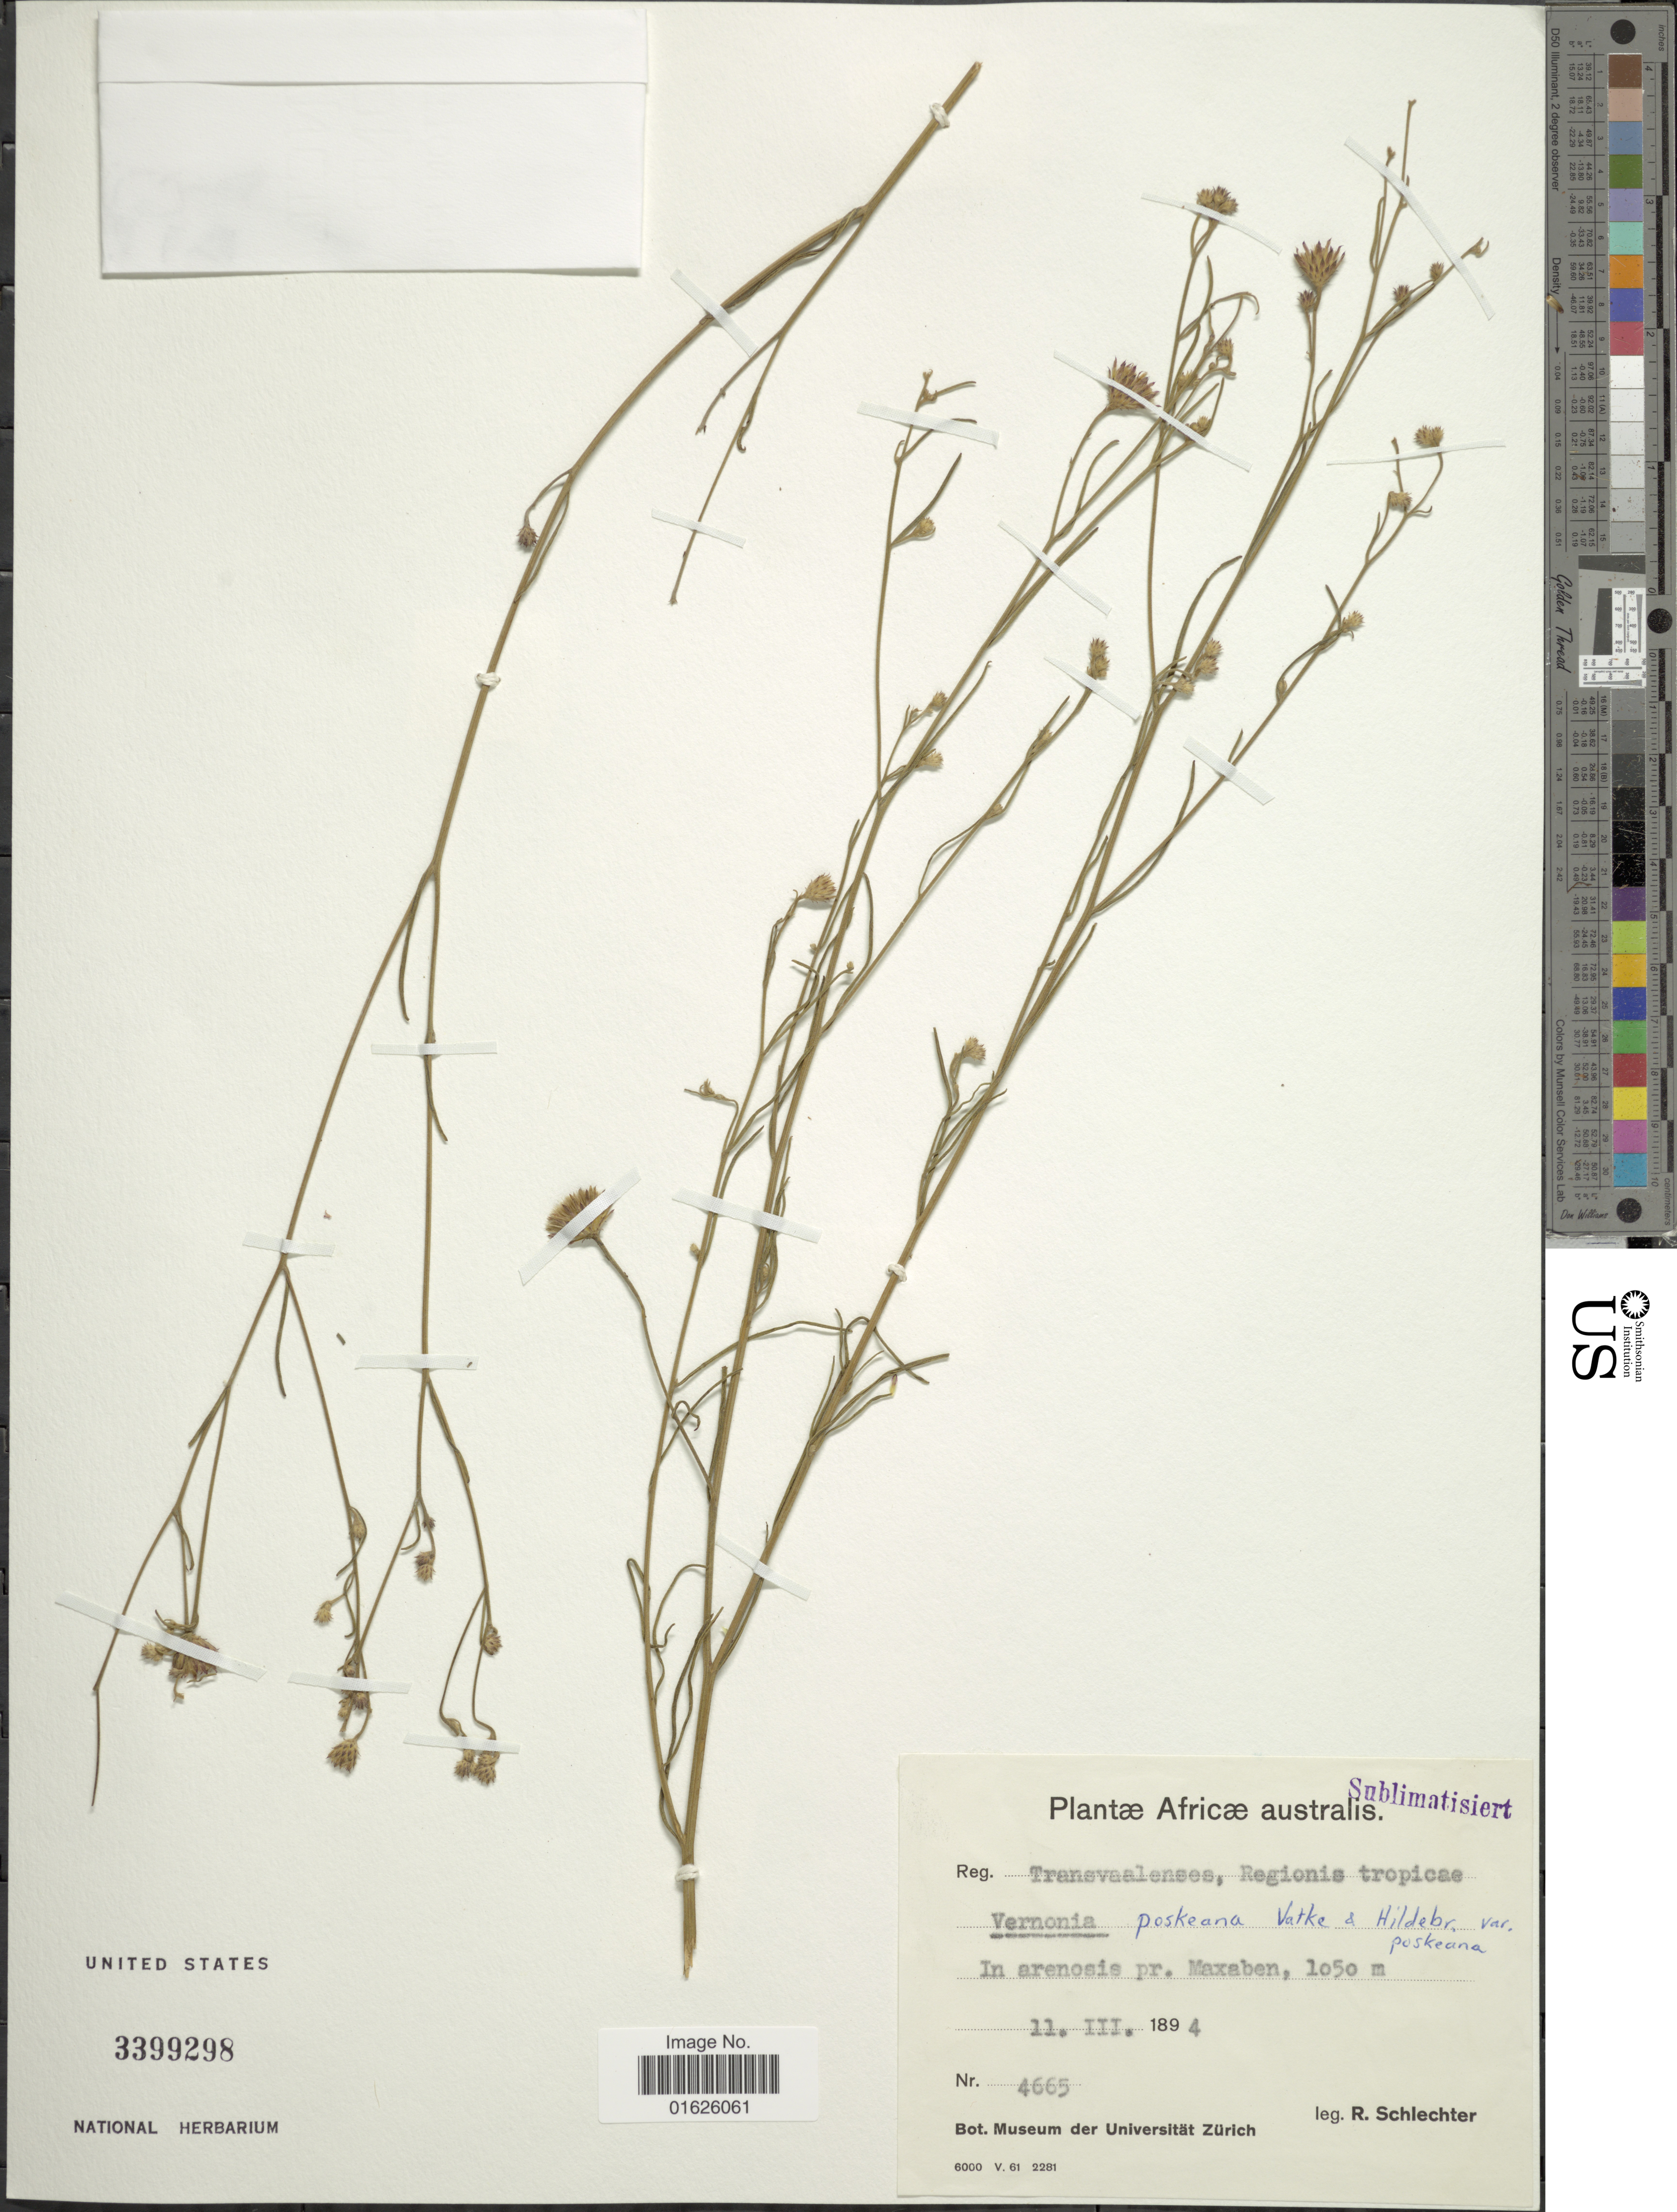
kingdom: Plantae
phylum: Tracheophyta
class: Magnoliopsida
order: Asterales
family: Asteraceae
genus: Polydora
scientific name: Polydora steetziana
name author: (Oliv. & Hiern) H. Rob.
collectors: F. R. R. Schlechter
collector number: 4665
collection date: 1894-03-11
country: South Africa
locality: Transvaalenses, Regionis tropicae, In arenosis pr. Maxaben.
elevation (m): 1050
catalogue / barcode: US 3399298